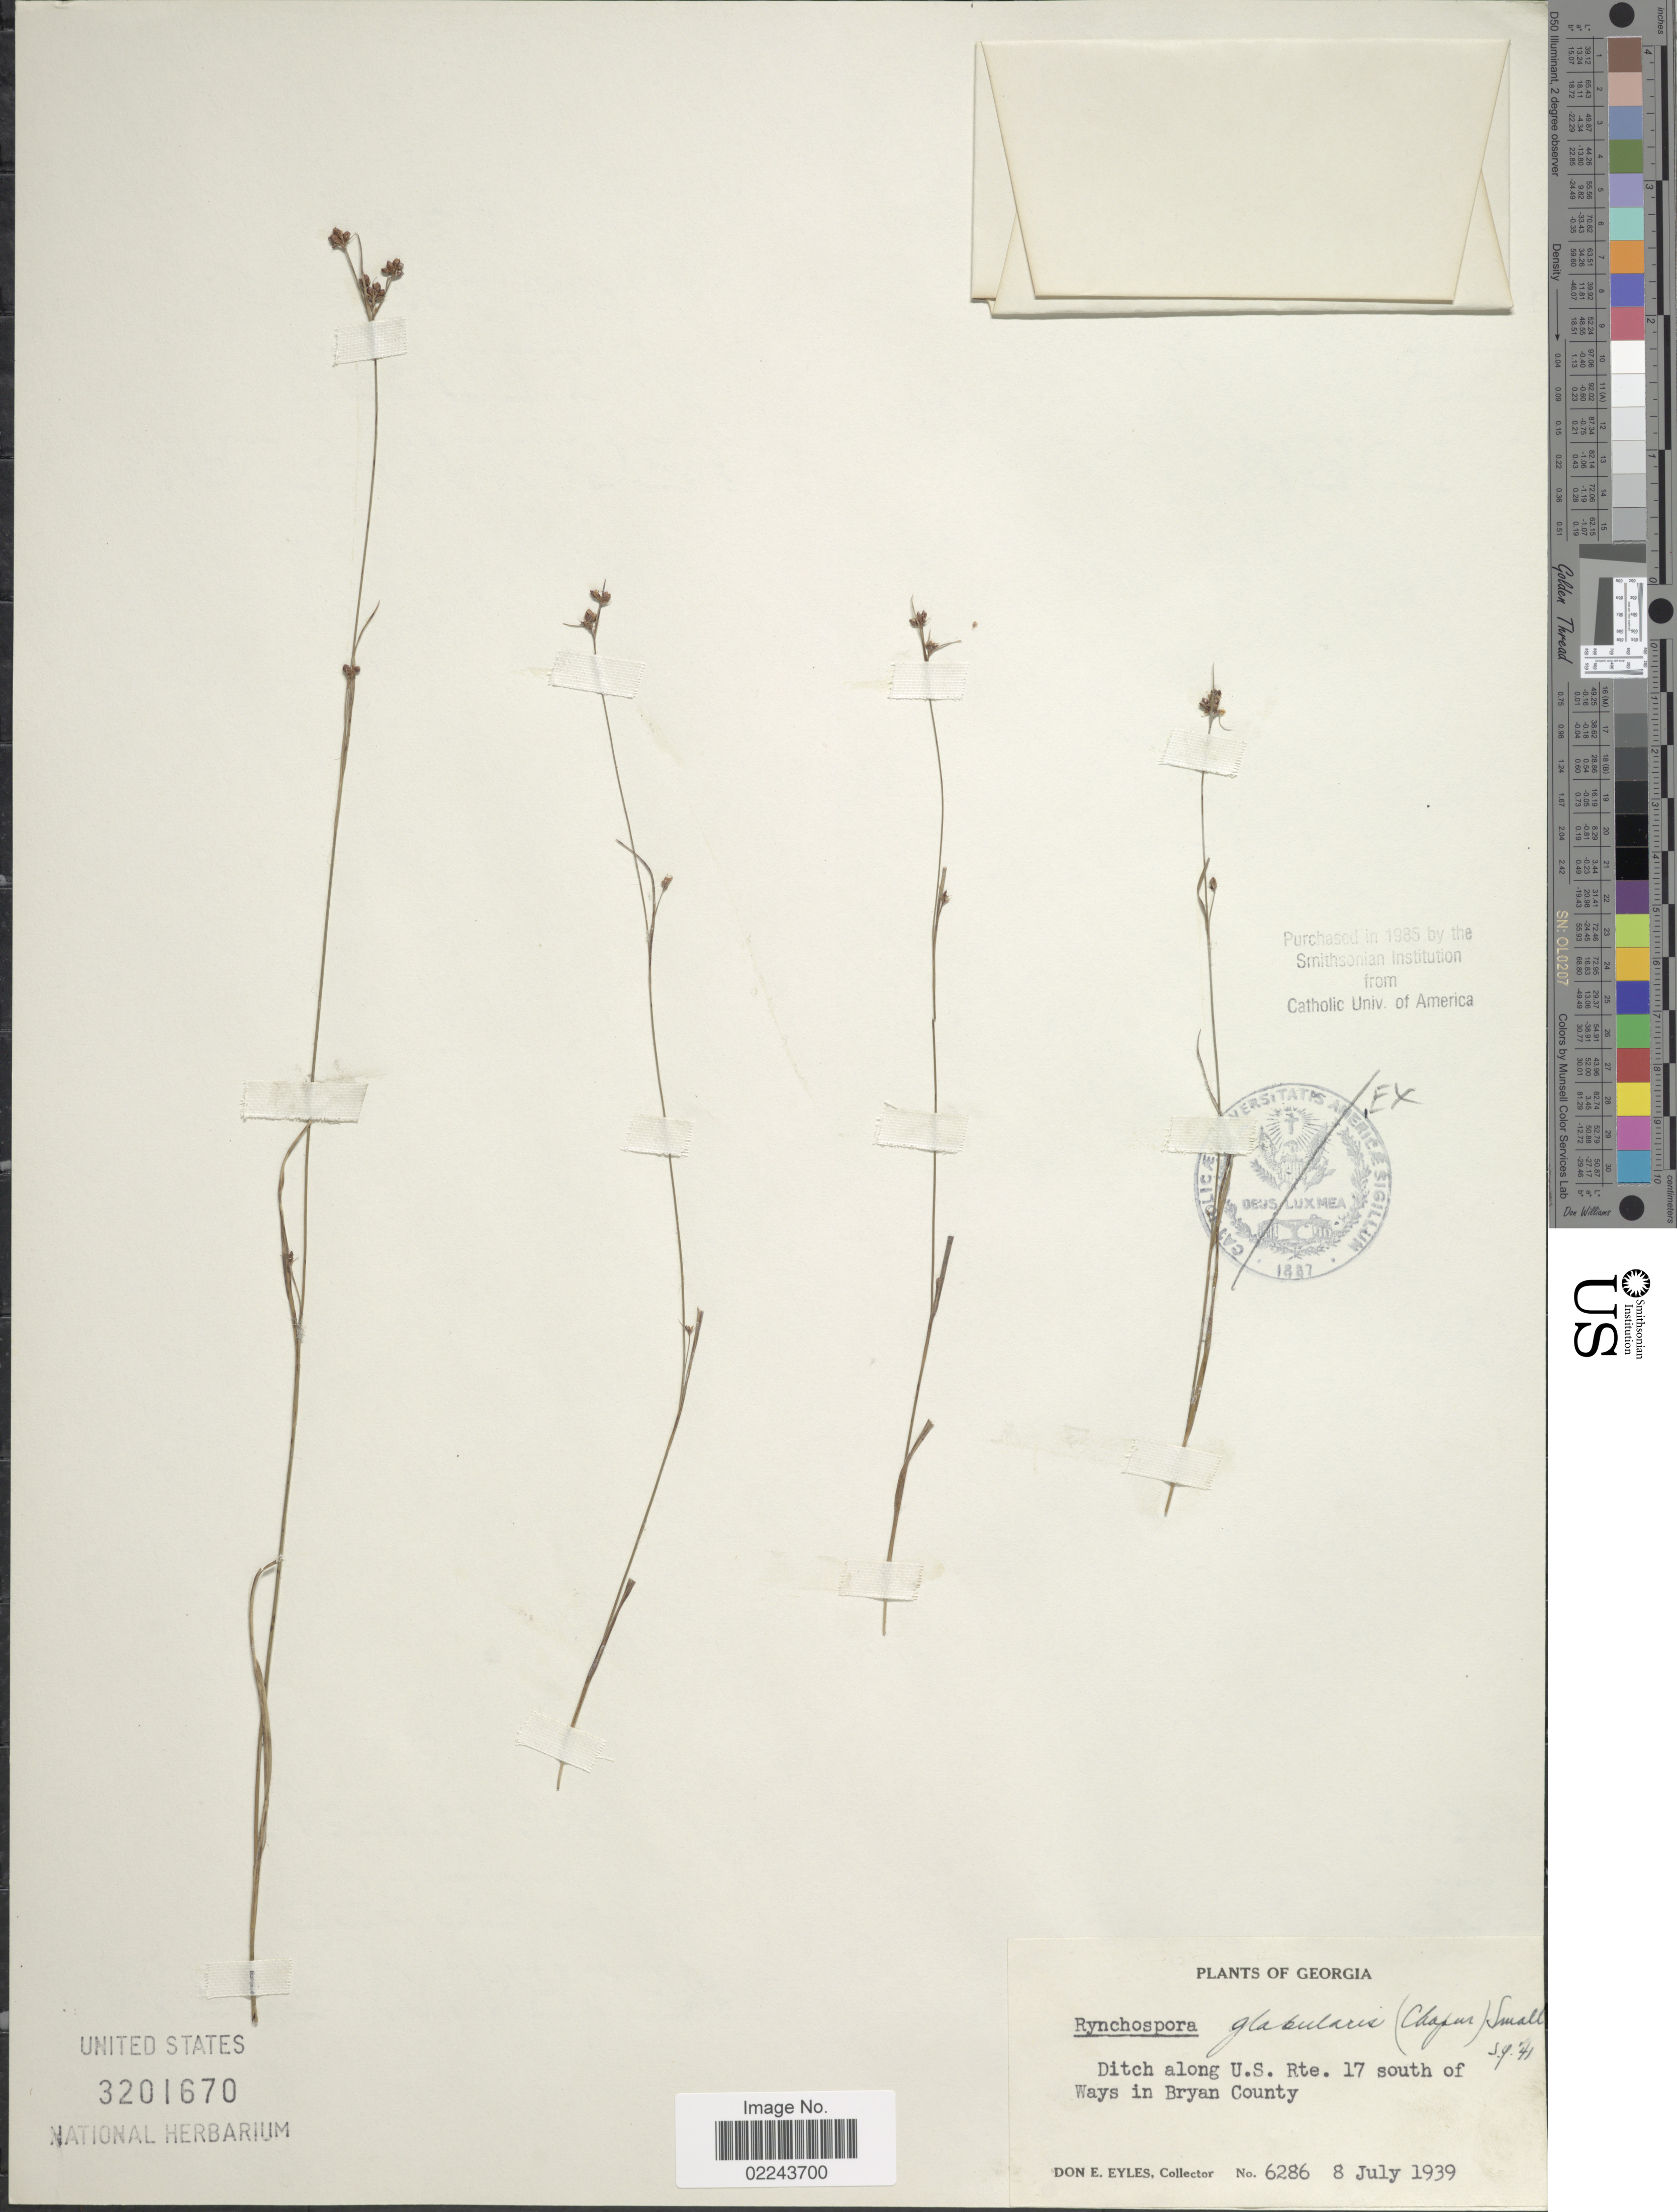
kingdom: Plantae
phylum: Tracheophyta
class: Liliopsida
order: Poales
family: Cyperaceae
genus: Rhynchospora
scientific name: Rhynchospora globularis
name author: (Chapm.) Small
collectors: D. Eyles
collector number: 6286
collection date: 1939-07-08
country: United States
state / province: Georgia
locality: Ditch along U.S. Rte. 17 south of Ways in Bryan County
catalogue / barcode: US 3201670